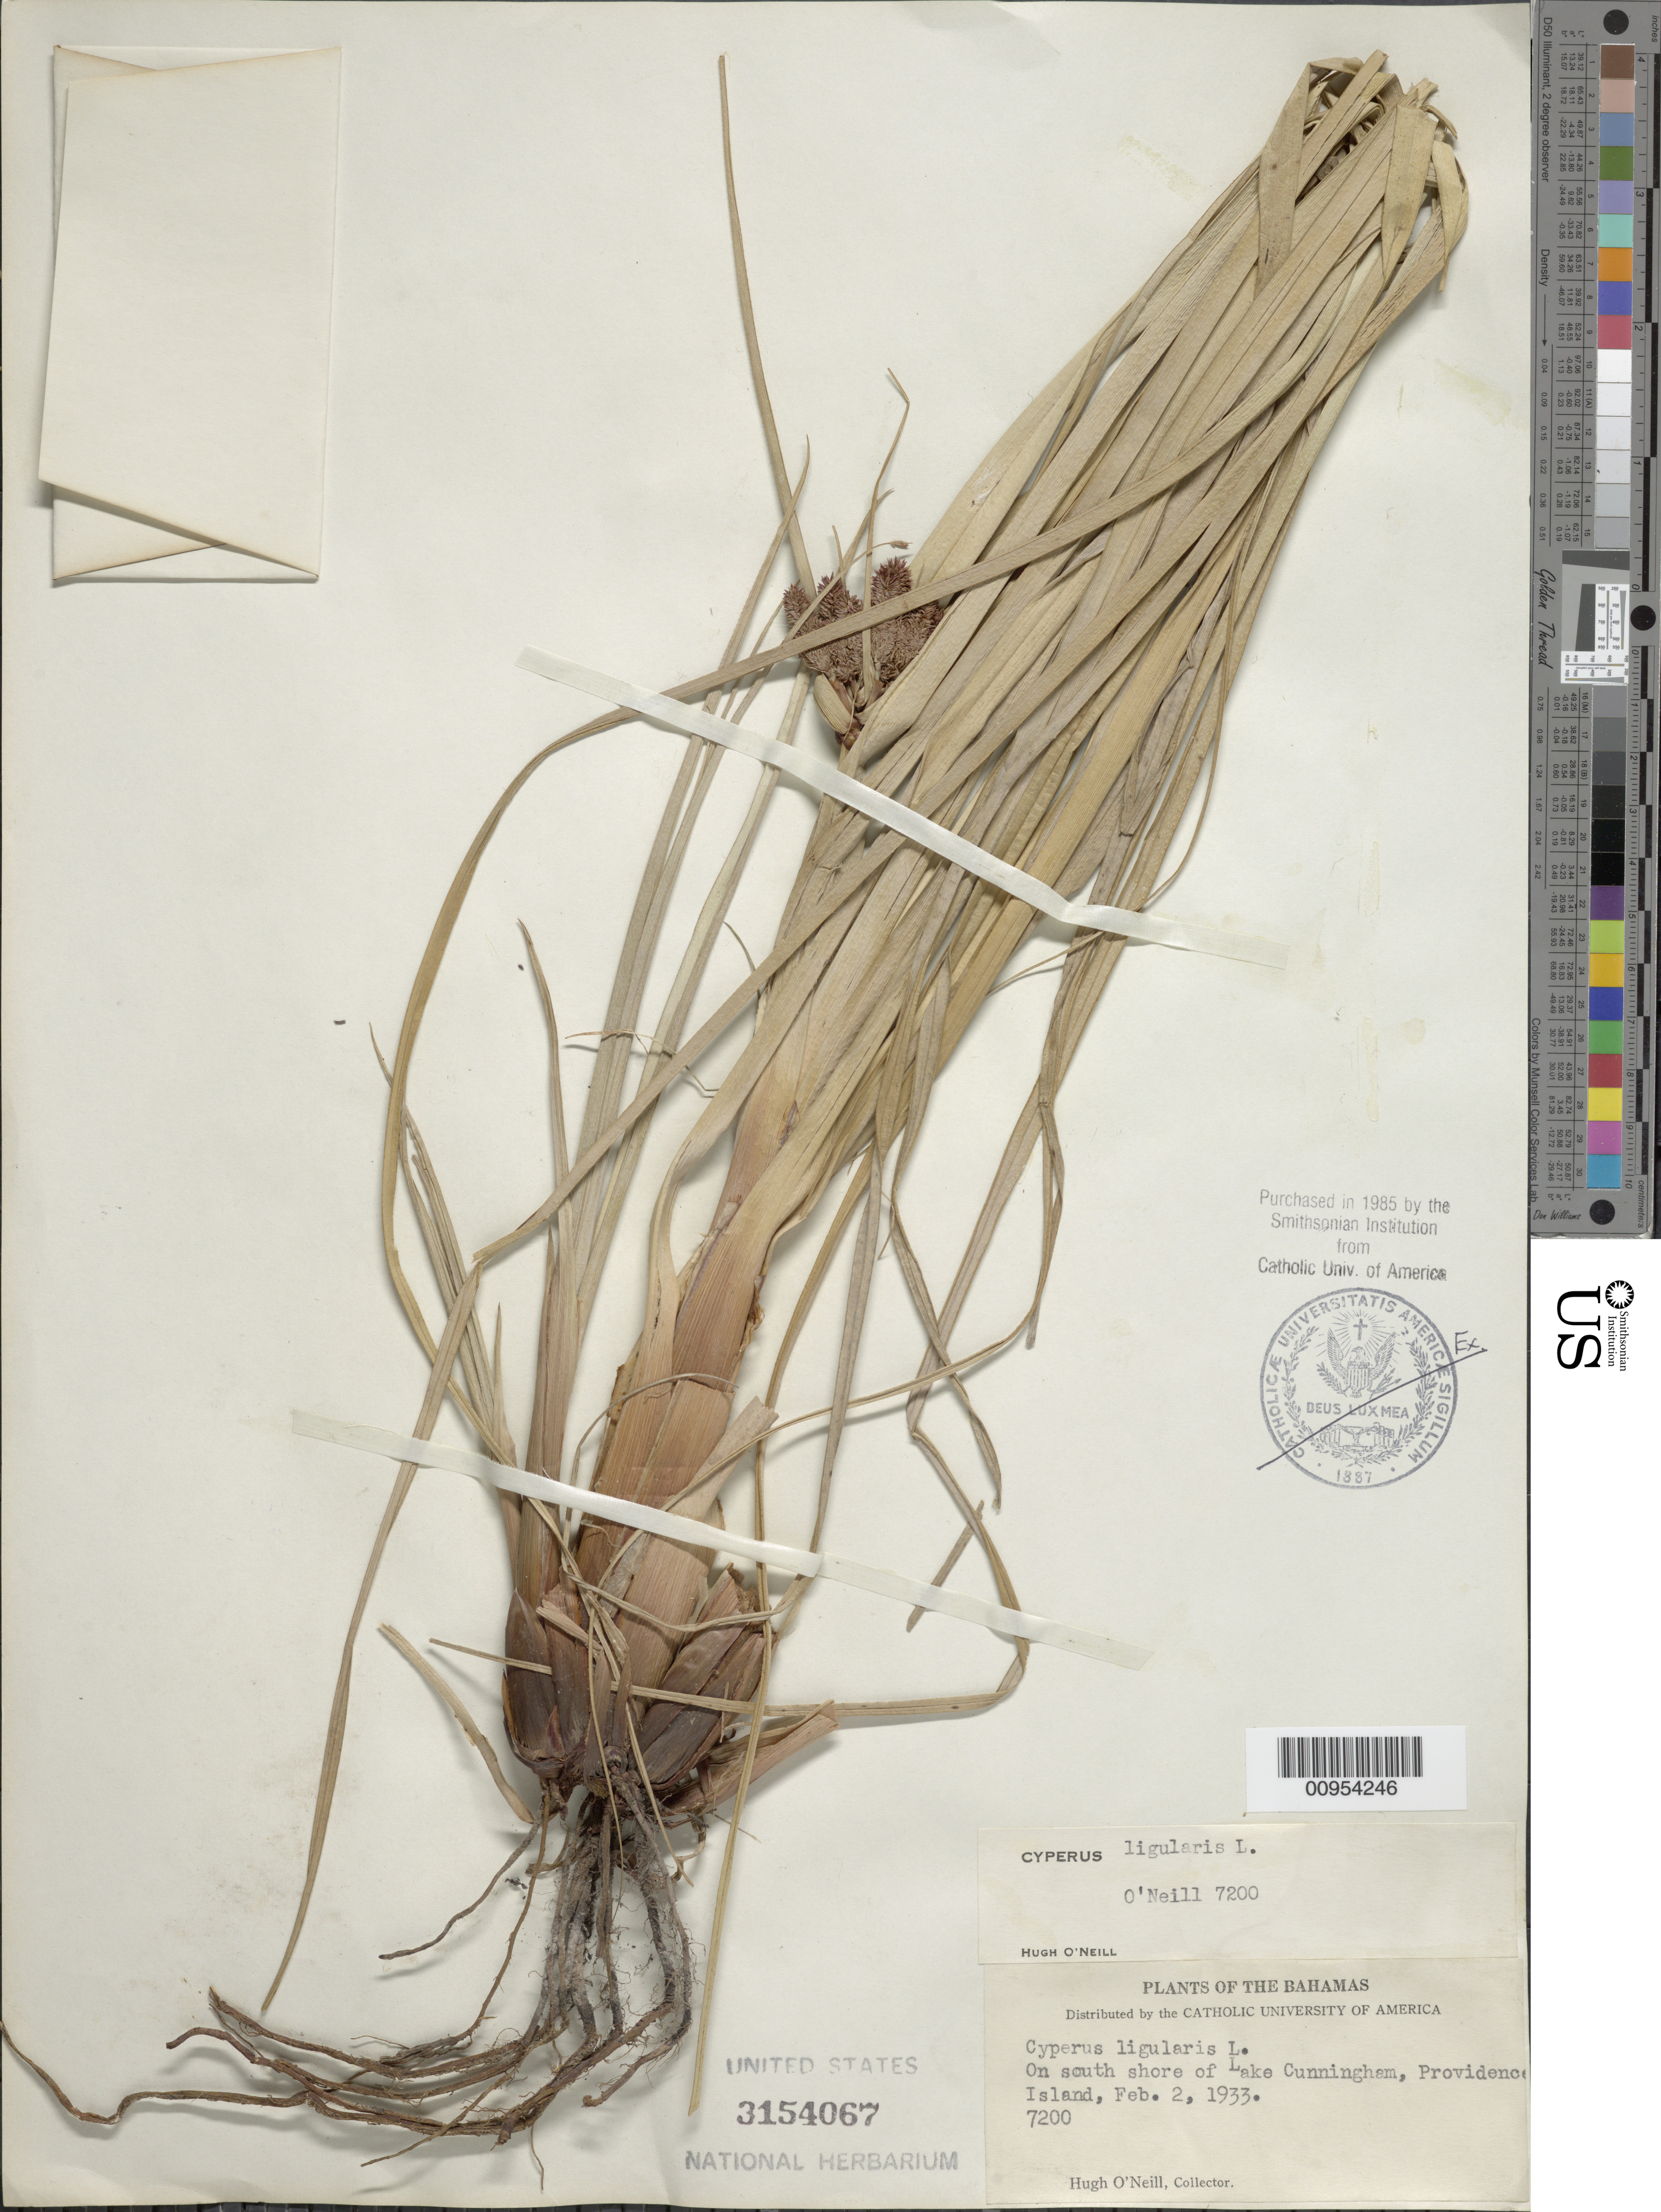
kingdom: Plantae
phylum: Tracheophyta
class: Liliopsida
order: Poales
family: Cyperaceae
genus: Cyperus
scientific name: Cyperus ligularis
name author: L.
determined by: O'Neill, Hugh T.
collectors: H. O'Neill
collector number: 7200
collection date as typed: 02 Feb 1933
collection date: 1933-02-02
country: Bahamas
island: New Providence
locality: On south shore of Lake Cunningham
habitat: On south shore of lake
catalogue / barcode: US 3154067